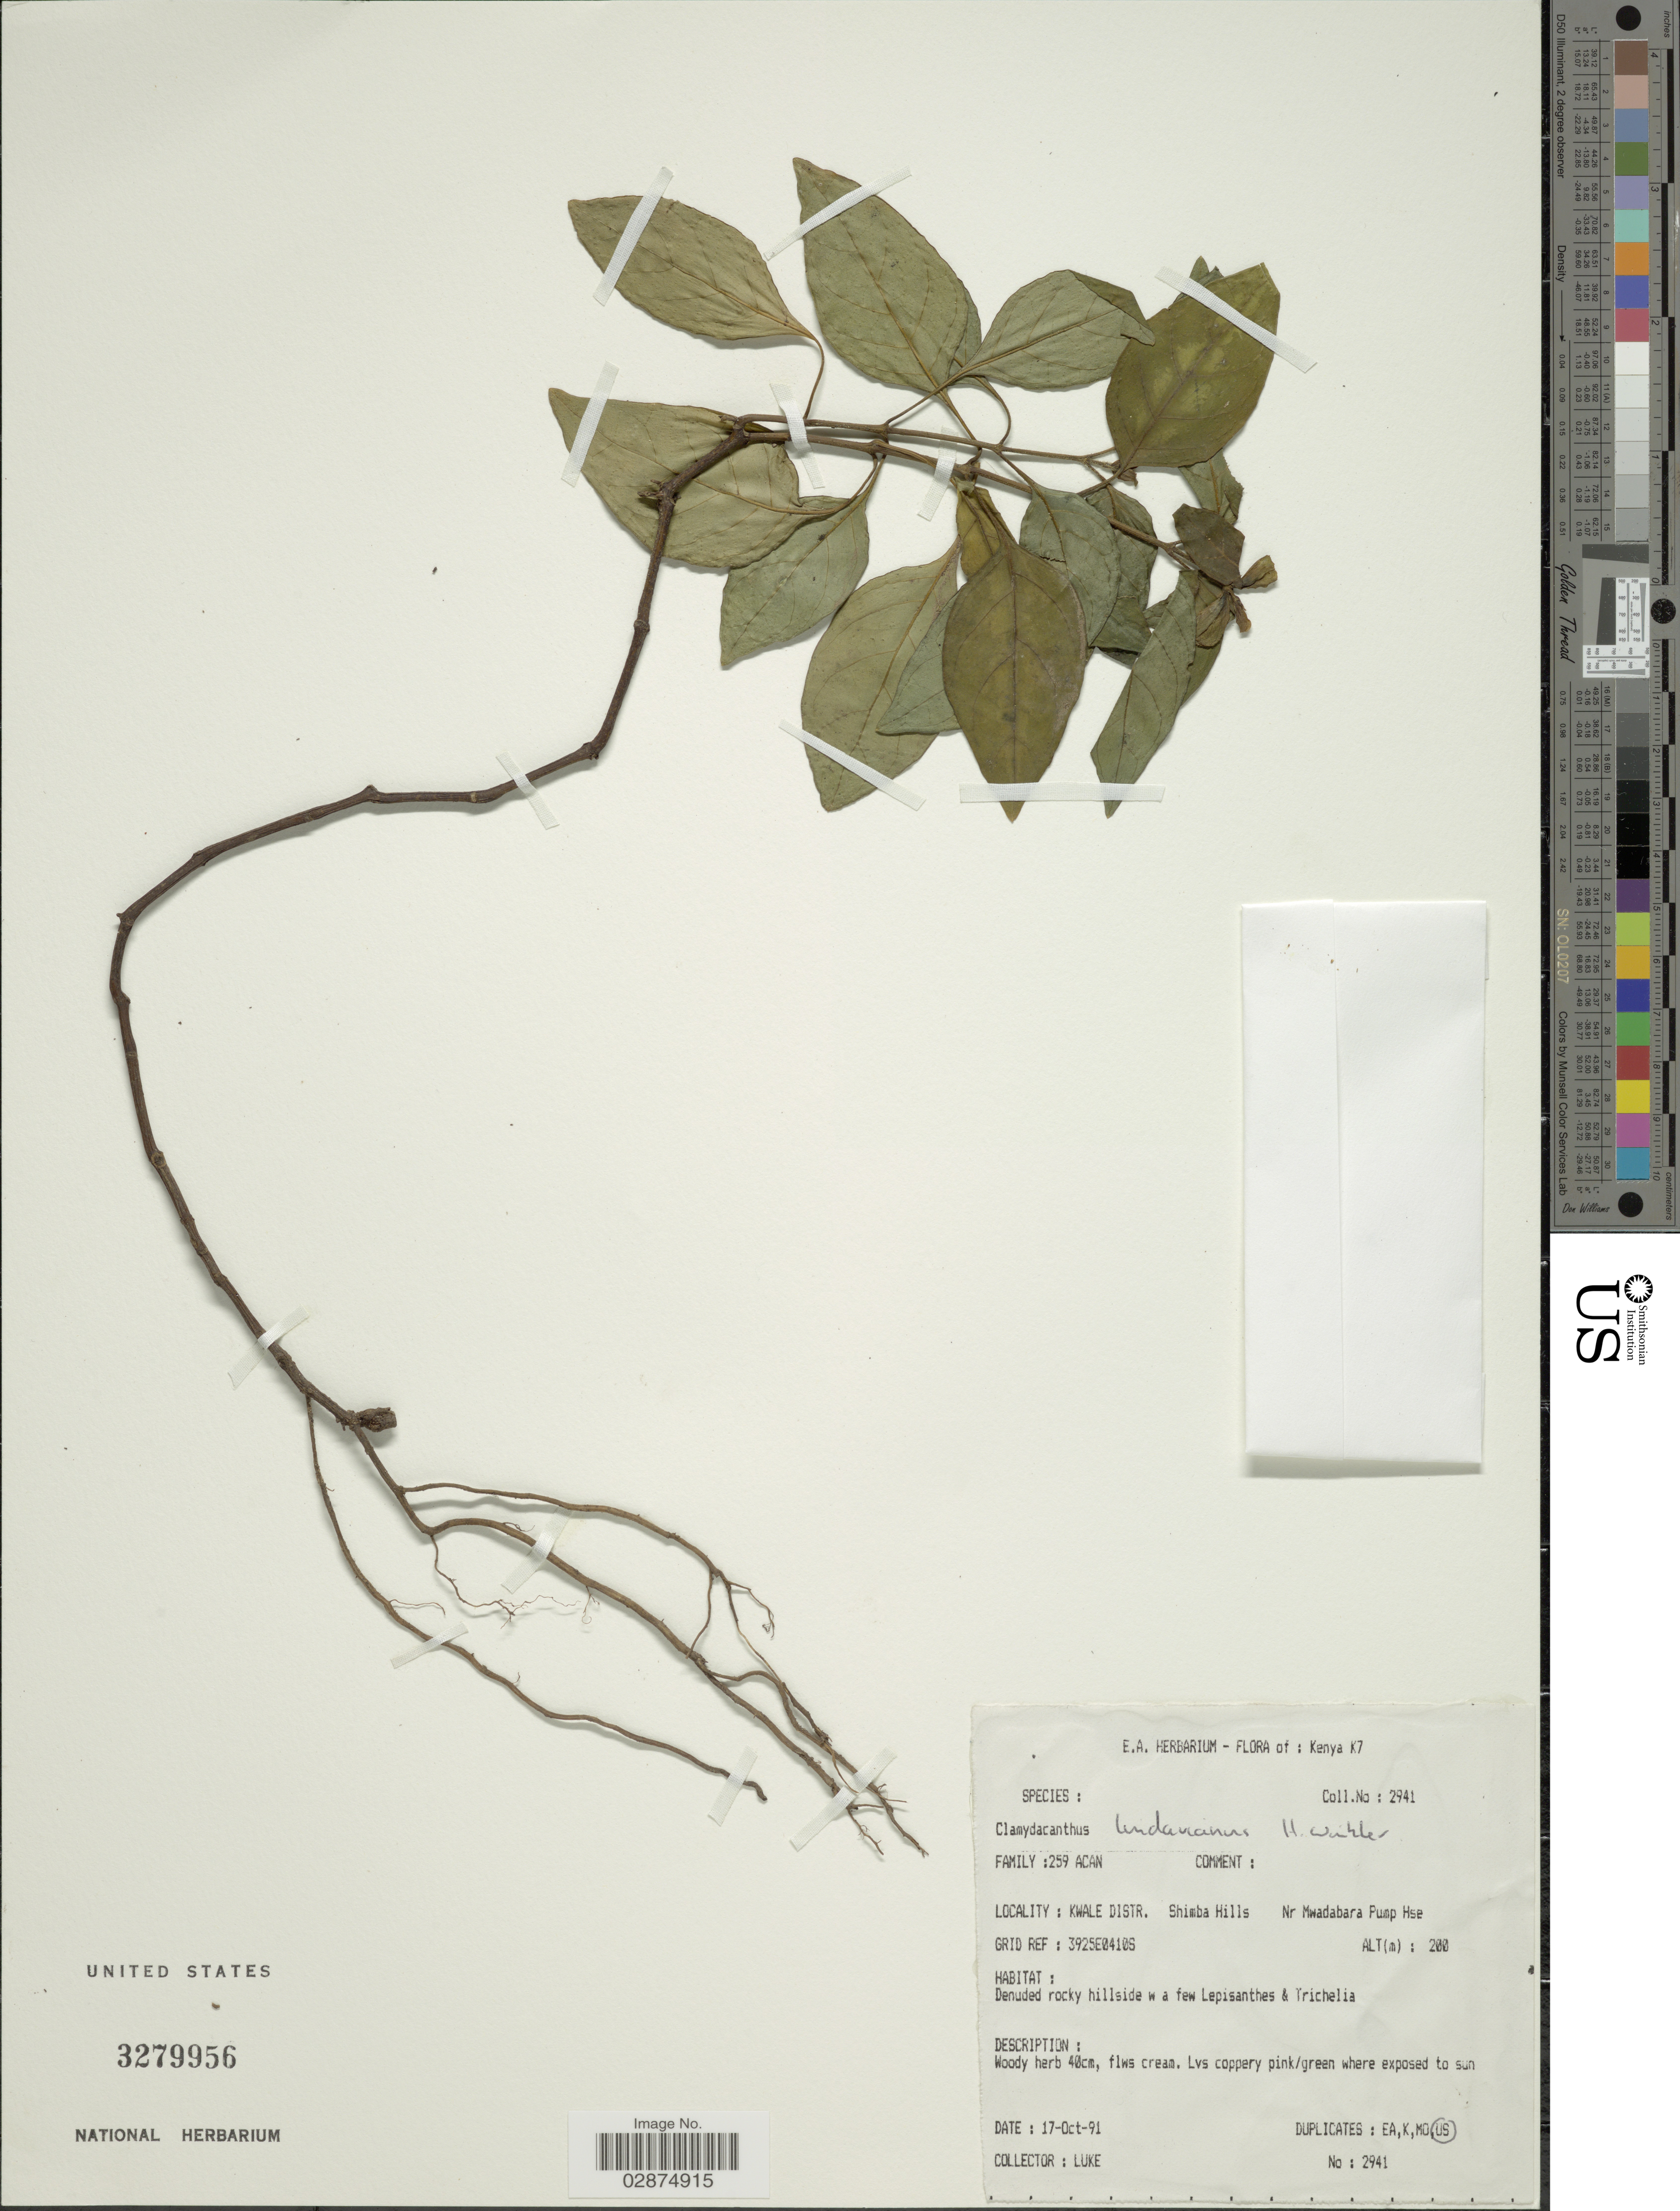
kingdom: Plantae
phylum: Tracheophyta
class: Magnoliopsida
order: Lamiales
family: Acanthaceae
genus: Chlamydacanthus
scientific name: Chlamydacanthus lindavianus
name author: H.J.P. Winkl.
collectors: -. Luke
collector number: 2941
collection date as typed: Transcribed d/m/y: 17/10/91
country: Kenya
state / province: Kwale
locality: K7. Kwale Distr. Shimba Hills. Nr Mwadabara Pump Hse.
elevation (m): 200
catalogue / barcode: US 3279956